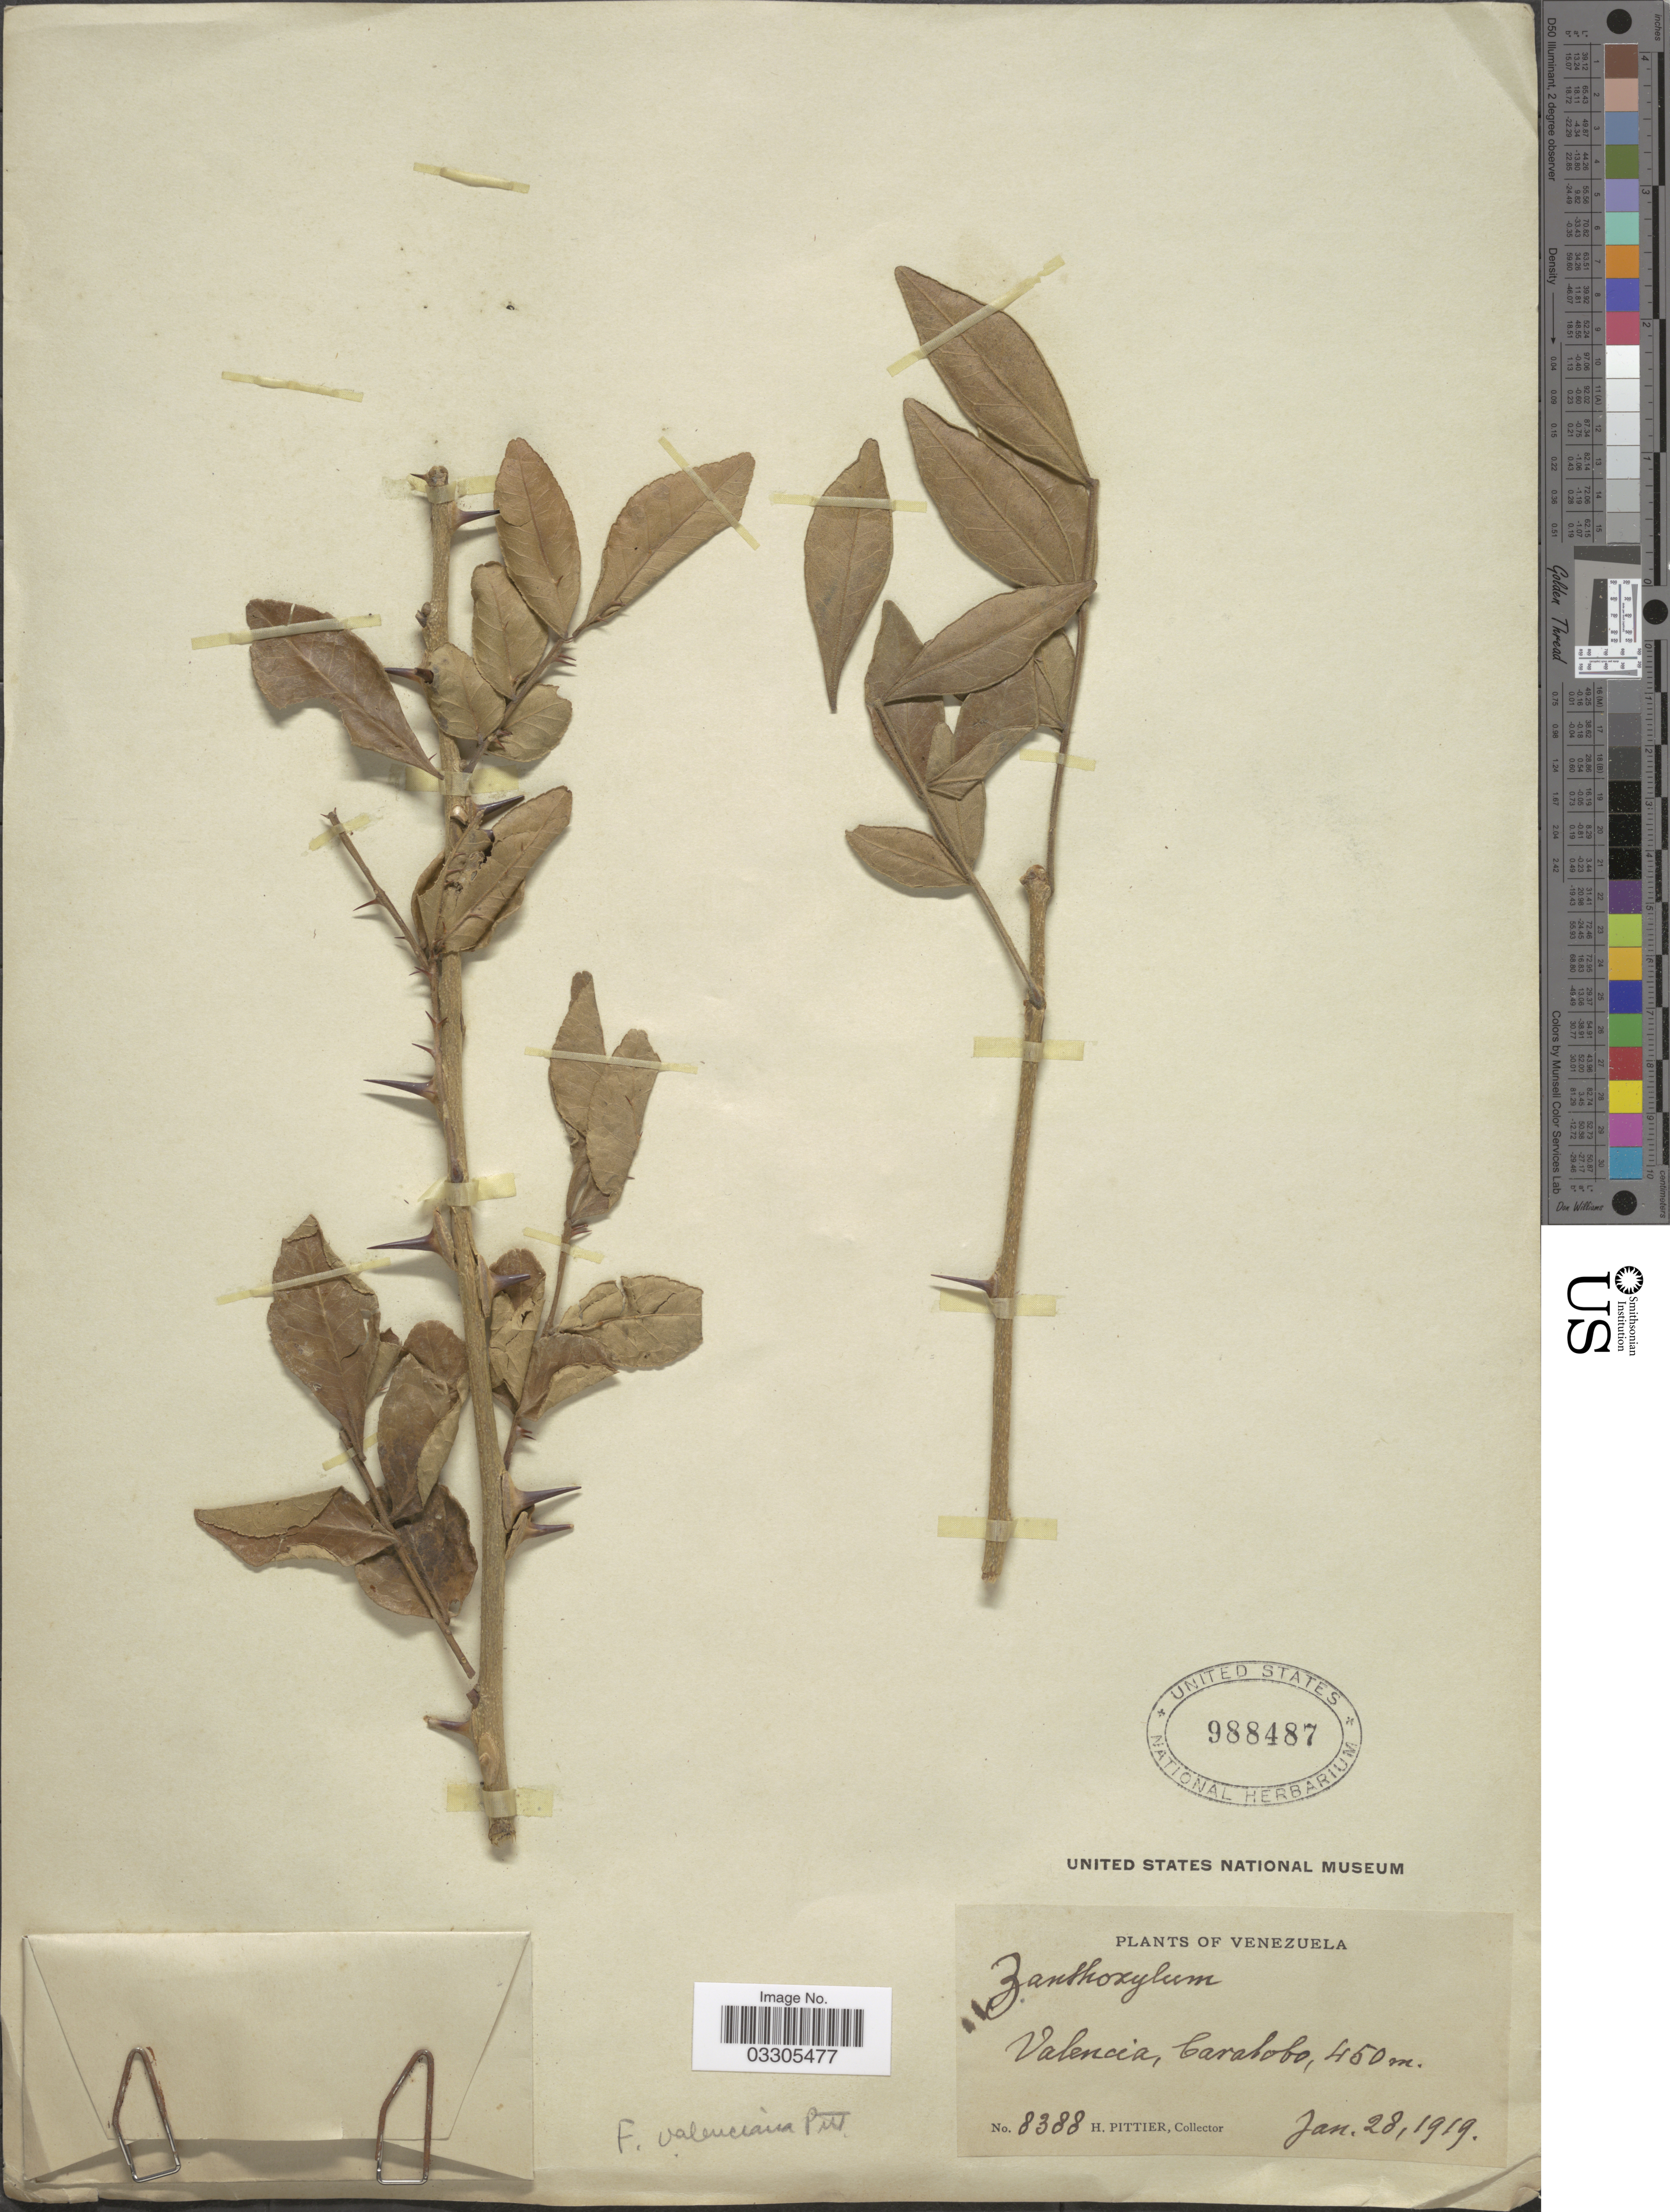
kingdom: Plantae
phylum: Tracheophyta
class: Magnoliopsida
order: Sapindales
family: Rutaceae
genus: Zanthoxylum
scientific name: Zanthoxylum syncarpum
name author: Tul.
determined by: Londoño-Echeverri, Y.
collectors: H. F. Pittier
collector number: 8388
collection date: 1919-01-28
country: Venezuela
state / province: Carabobo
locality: Valencia.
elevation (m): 450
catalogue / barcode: US 988487